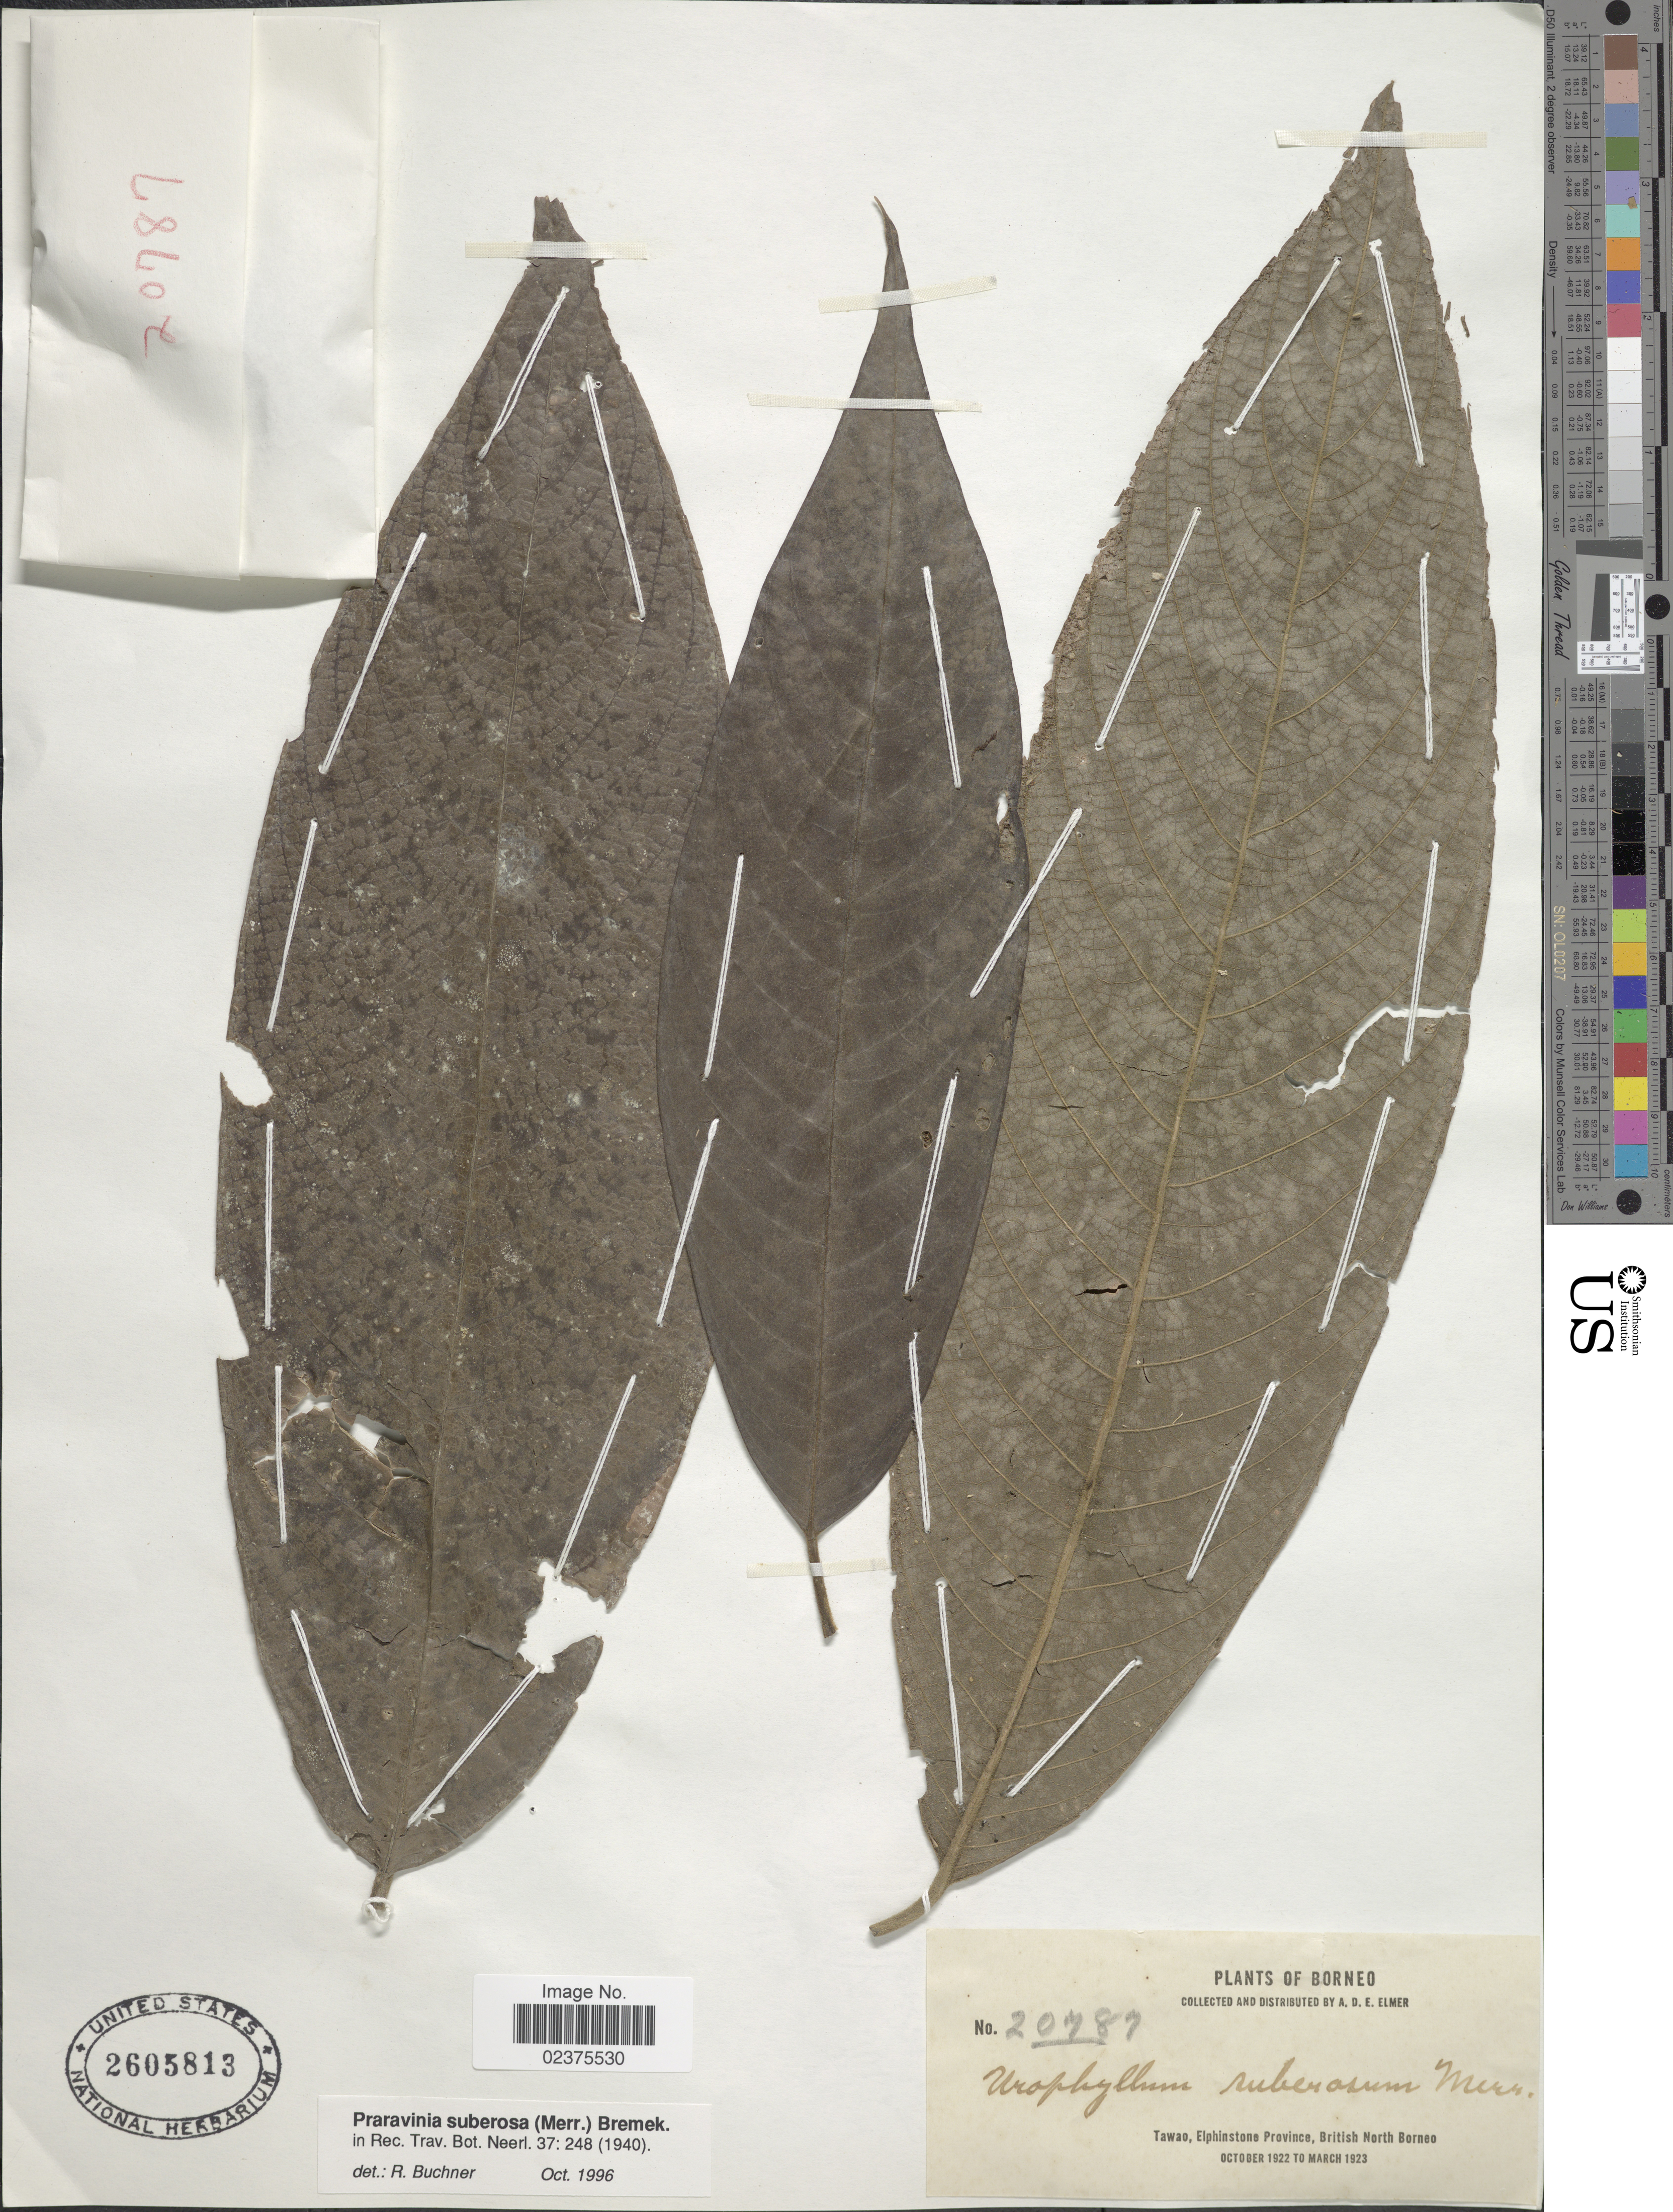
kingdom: Plantae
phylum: Tracheophyta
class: Magnoliopsida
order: Gentianales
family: Rubiaceae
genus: Praravinia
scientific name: Praravinia suberosa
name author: (Merr.) Bremek.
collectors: A. D. E. Elmer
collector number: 20787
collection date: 1922-10/1923-03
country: Malaysia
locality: Borneo, Tawao, Elphinstone Province, British North Borneo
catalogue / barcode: US 2605813